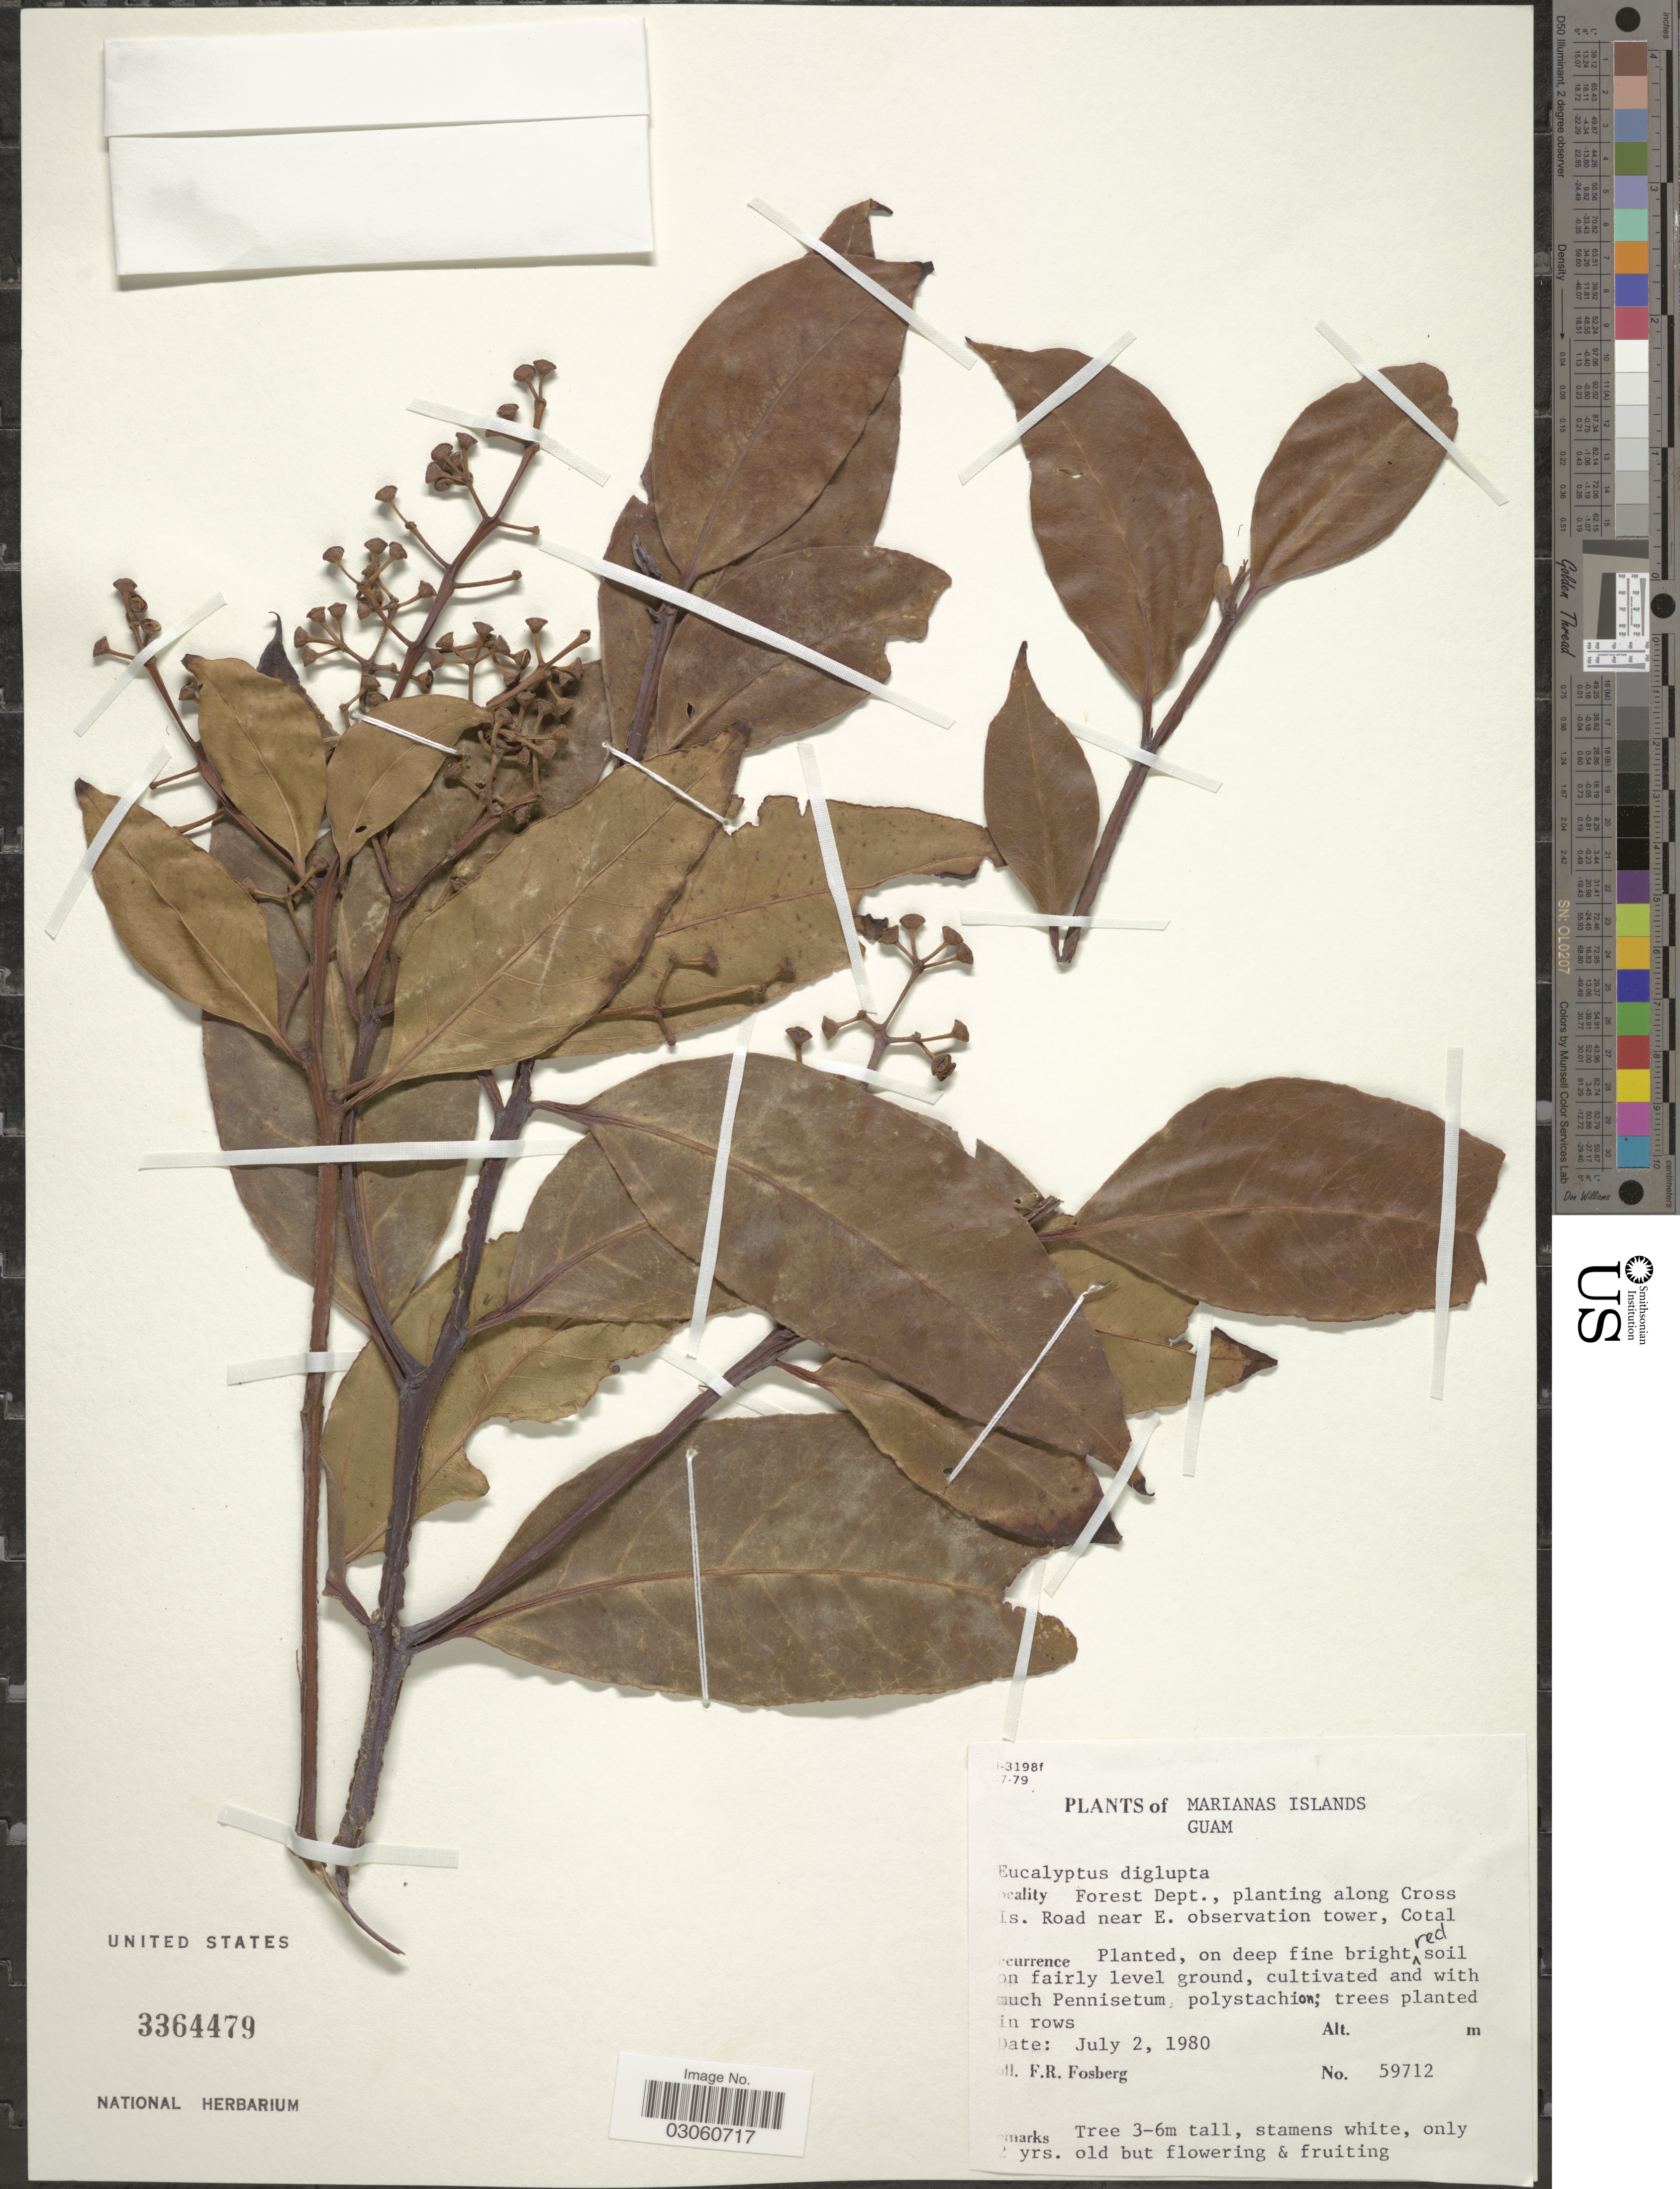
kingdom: Plantae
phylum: Tracheophyta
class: Magnoliopsida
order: Myrtales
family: Myrtaceae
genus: Eucalyptus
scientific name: Eucalyptus deglupta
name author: Blume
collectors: F. R. Fosberg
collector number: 59712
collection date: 1980-07-02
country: Guam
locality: Marianas Islands. Forest Dept., planting along Cross Is. Road near E. observation tower, Cotal.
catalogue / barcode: US 3364479